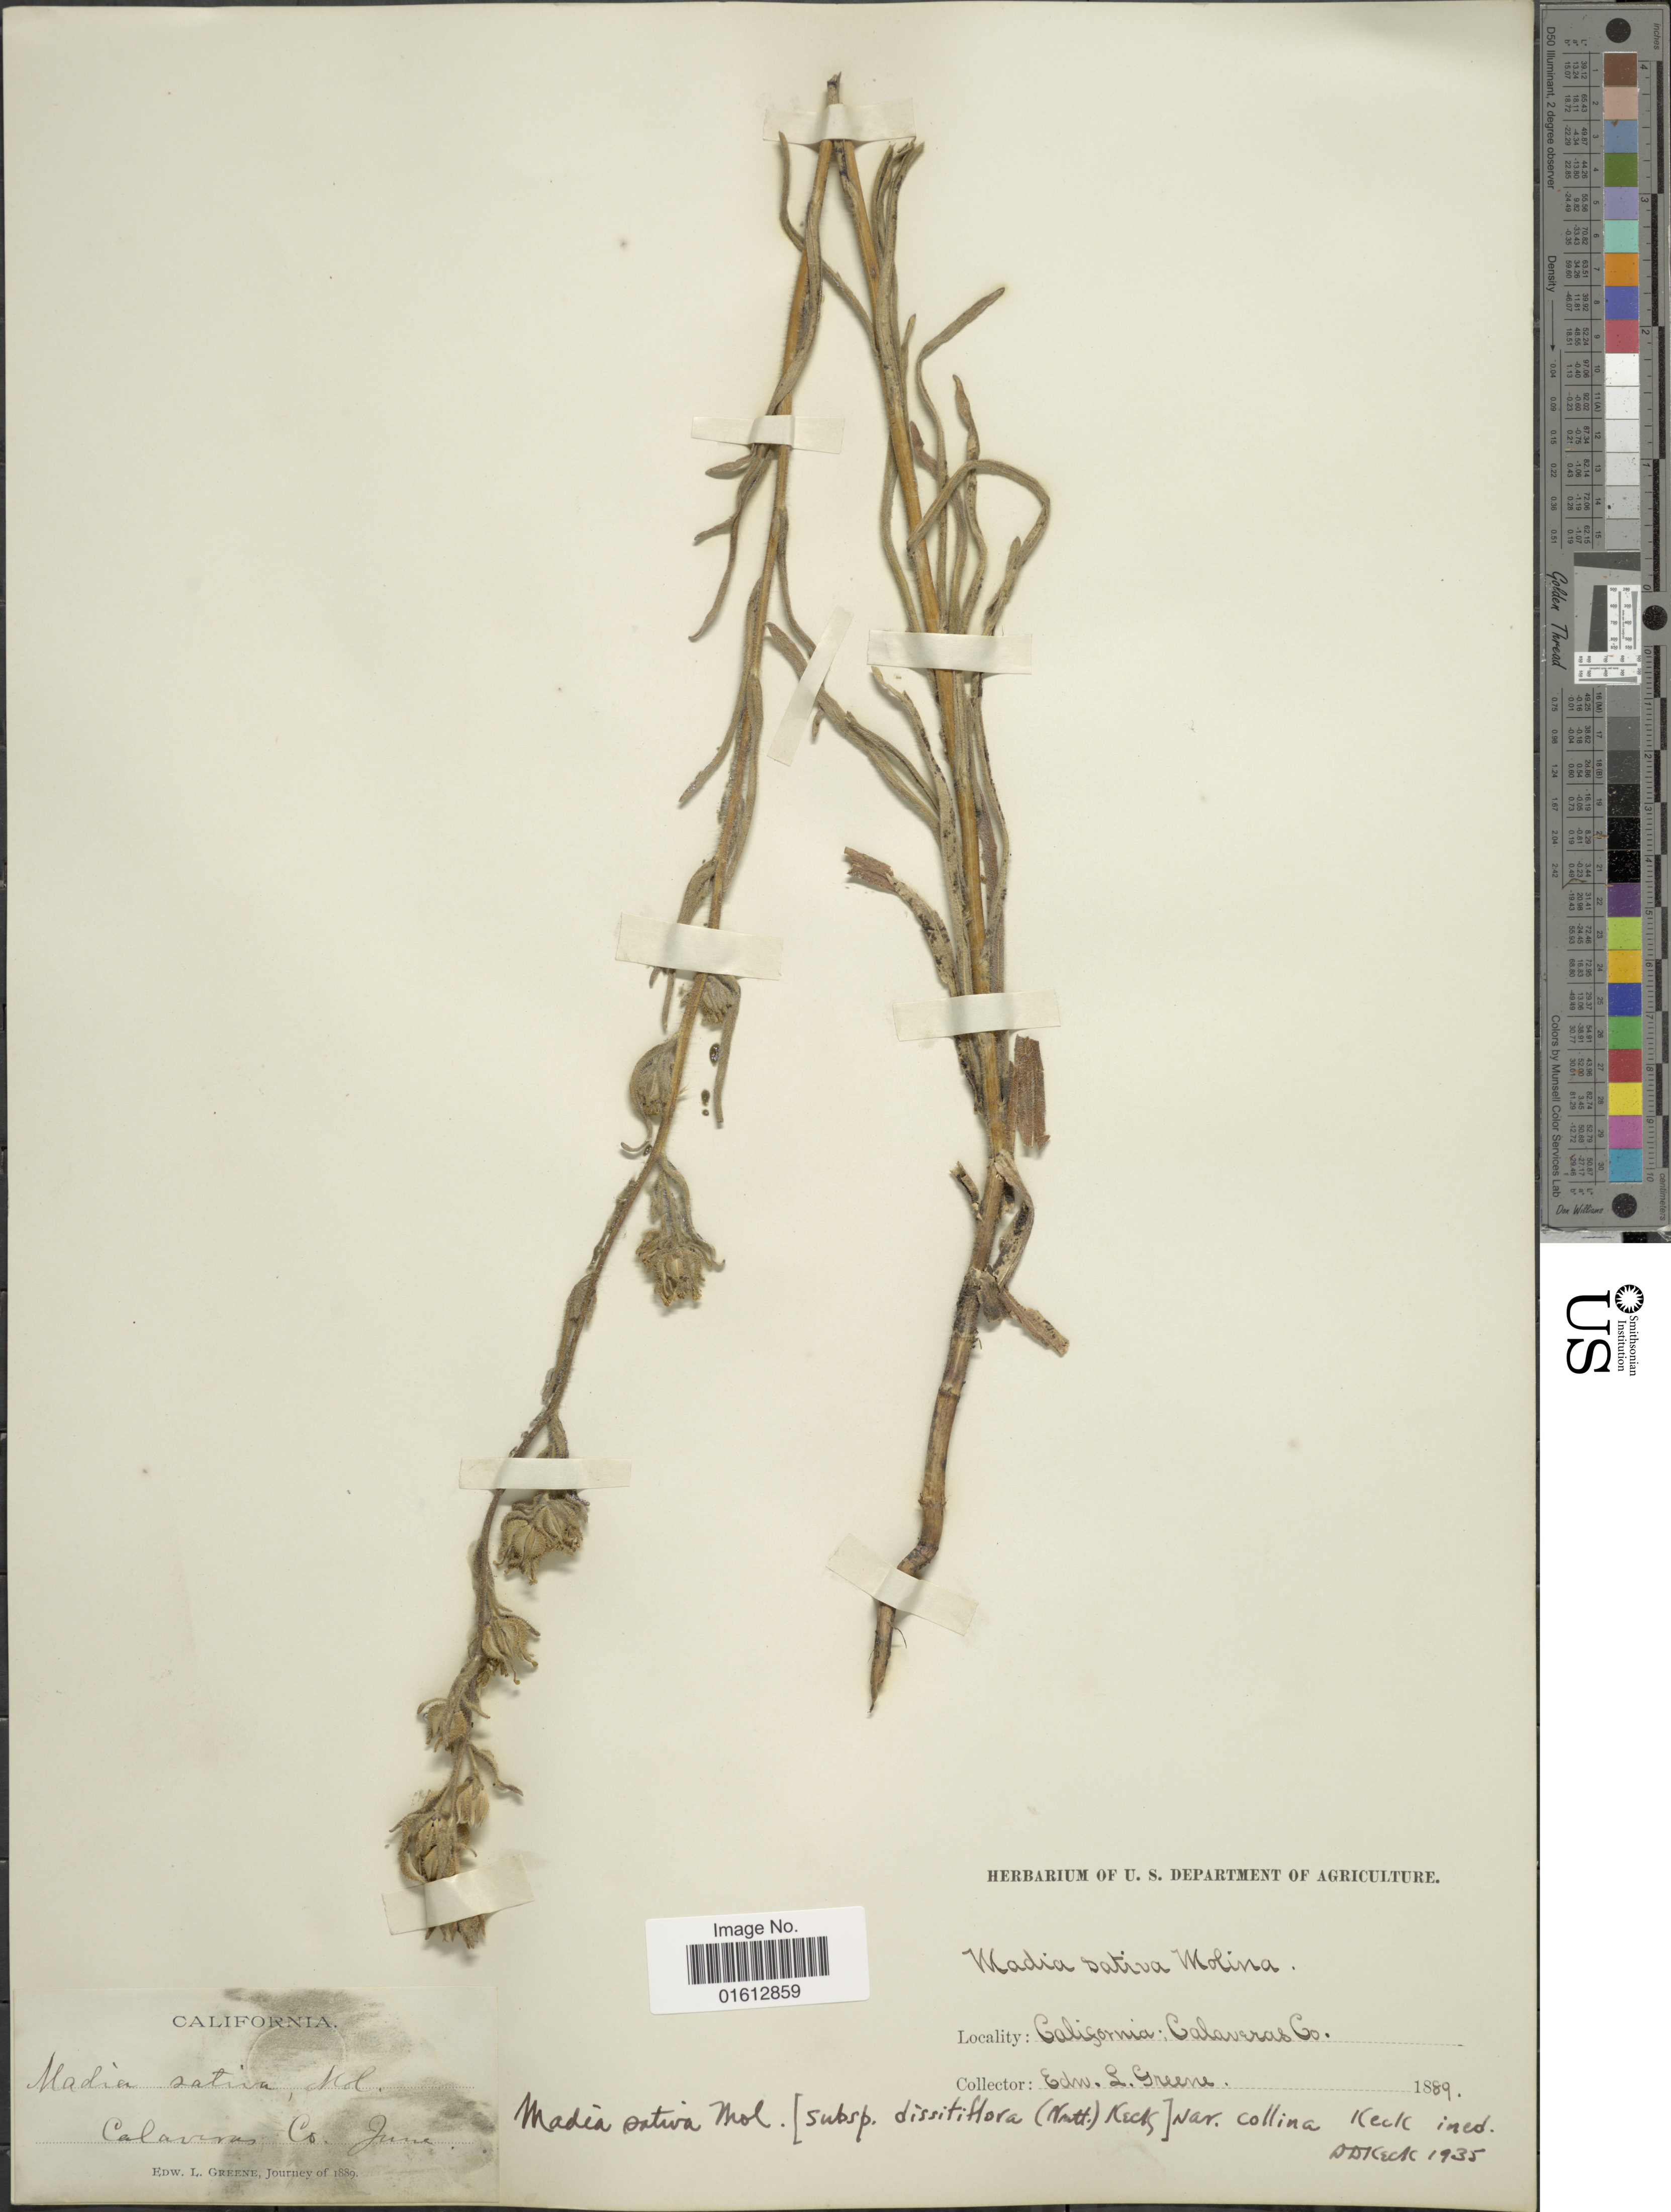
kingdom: Plantae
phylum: Tracheophyta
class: Magnoliopsida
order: Asterales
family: Asteraceae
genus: Madia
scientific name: Madia gracilis subsp. gracilis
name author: (Sm.) D.D. Keck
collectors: E. L. Greene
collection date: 1889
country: United States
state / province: California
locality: Calaviras Co.